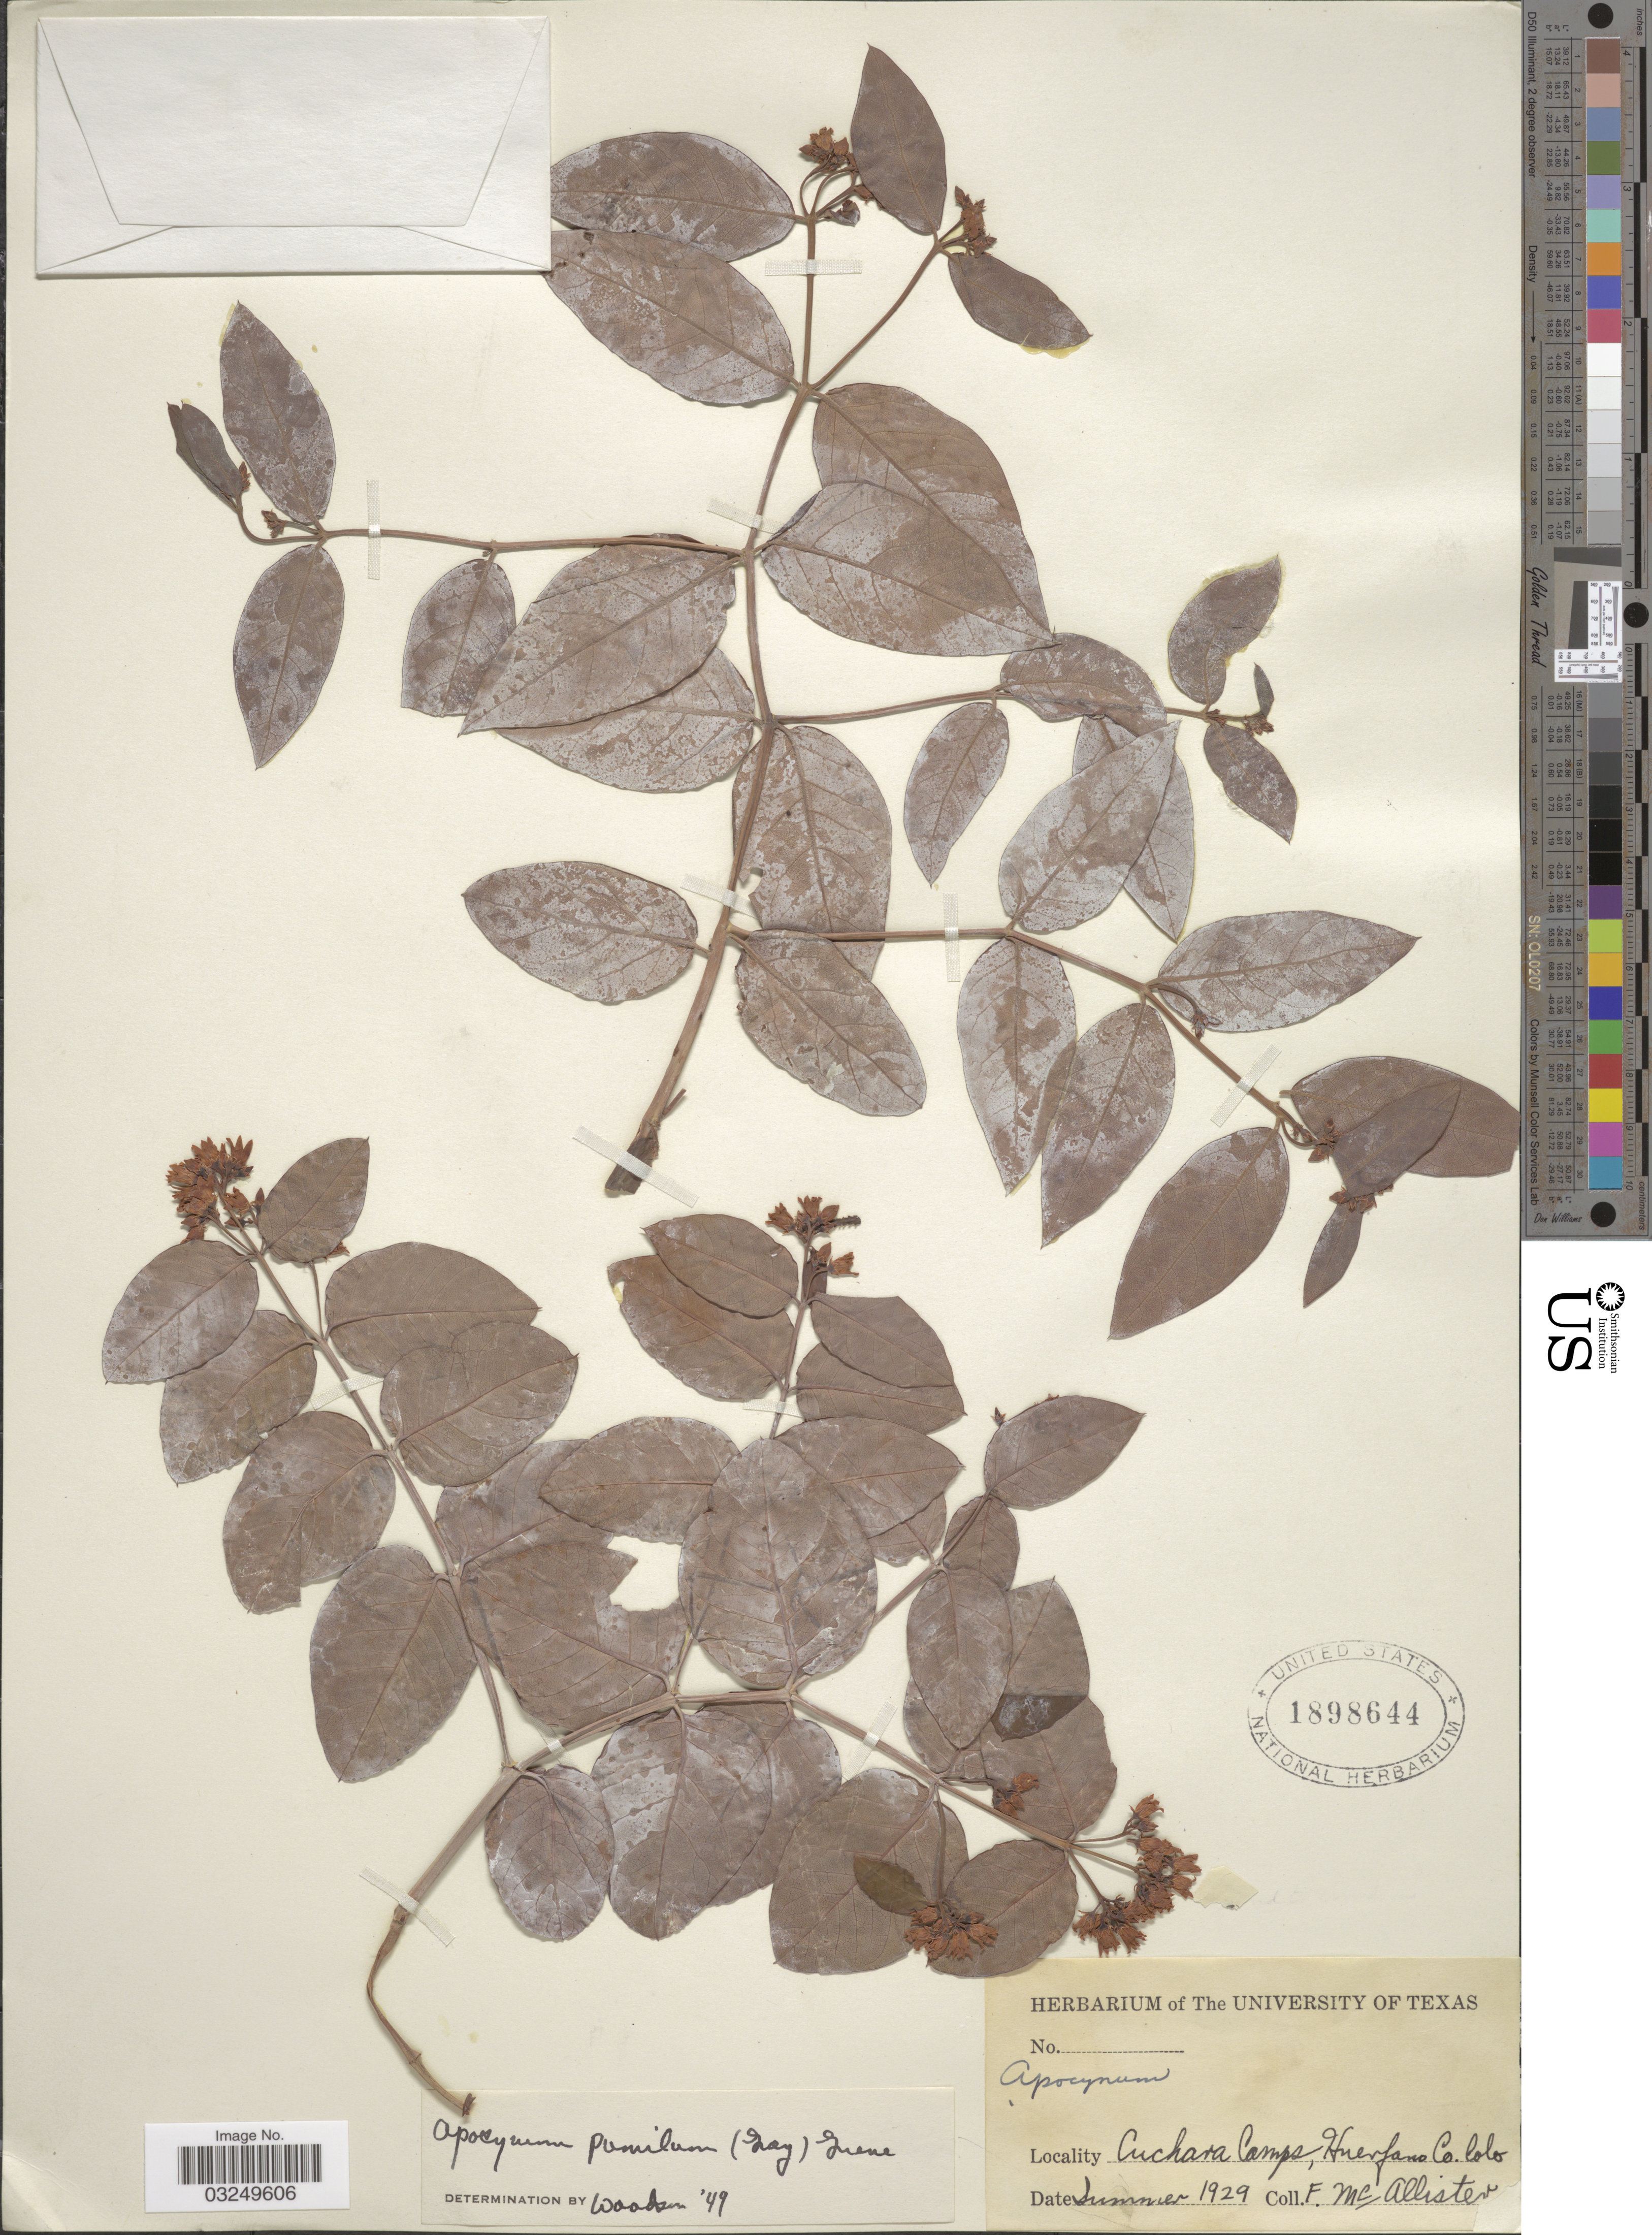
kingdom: Plantae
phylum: Tracheophyta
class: Magnoliopsida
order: Gentianales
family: Apocynaceae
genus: Apocynum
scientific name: Apocynum androsaemifolium subsp. pumilum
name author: (A. Gray) B. Boivin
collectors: F. McAllister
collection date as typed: Summer 1929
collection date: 1929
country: United States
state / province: Colorado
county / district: Huerfano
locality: Cuchara Camps, Huerfano Co.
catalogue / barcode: US 1898644